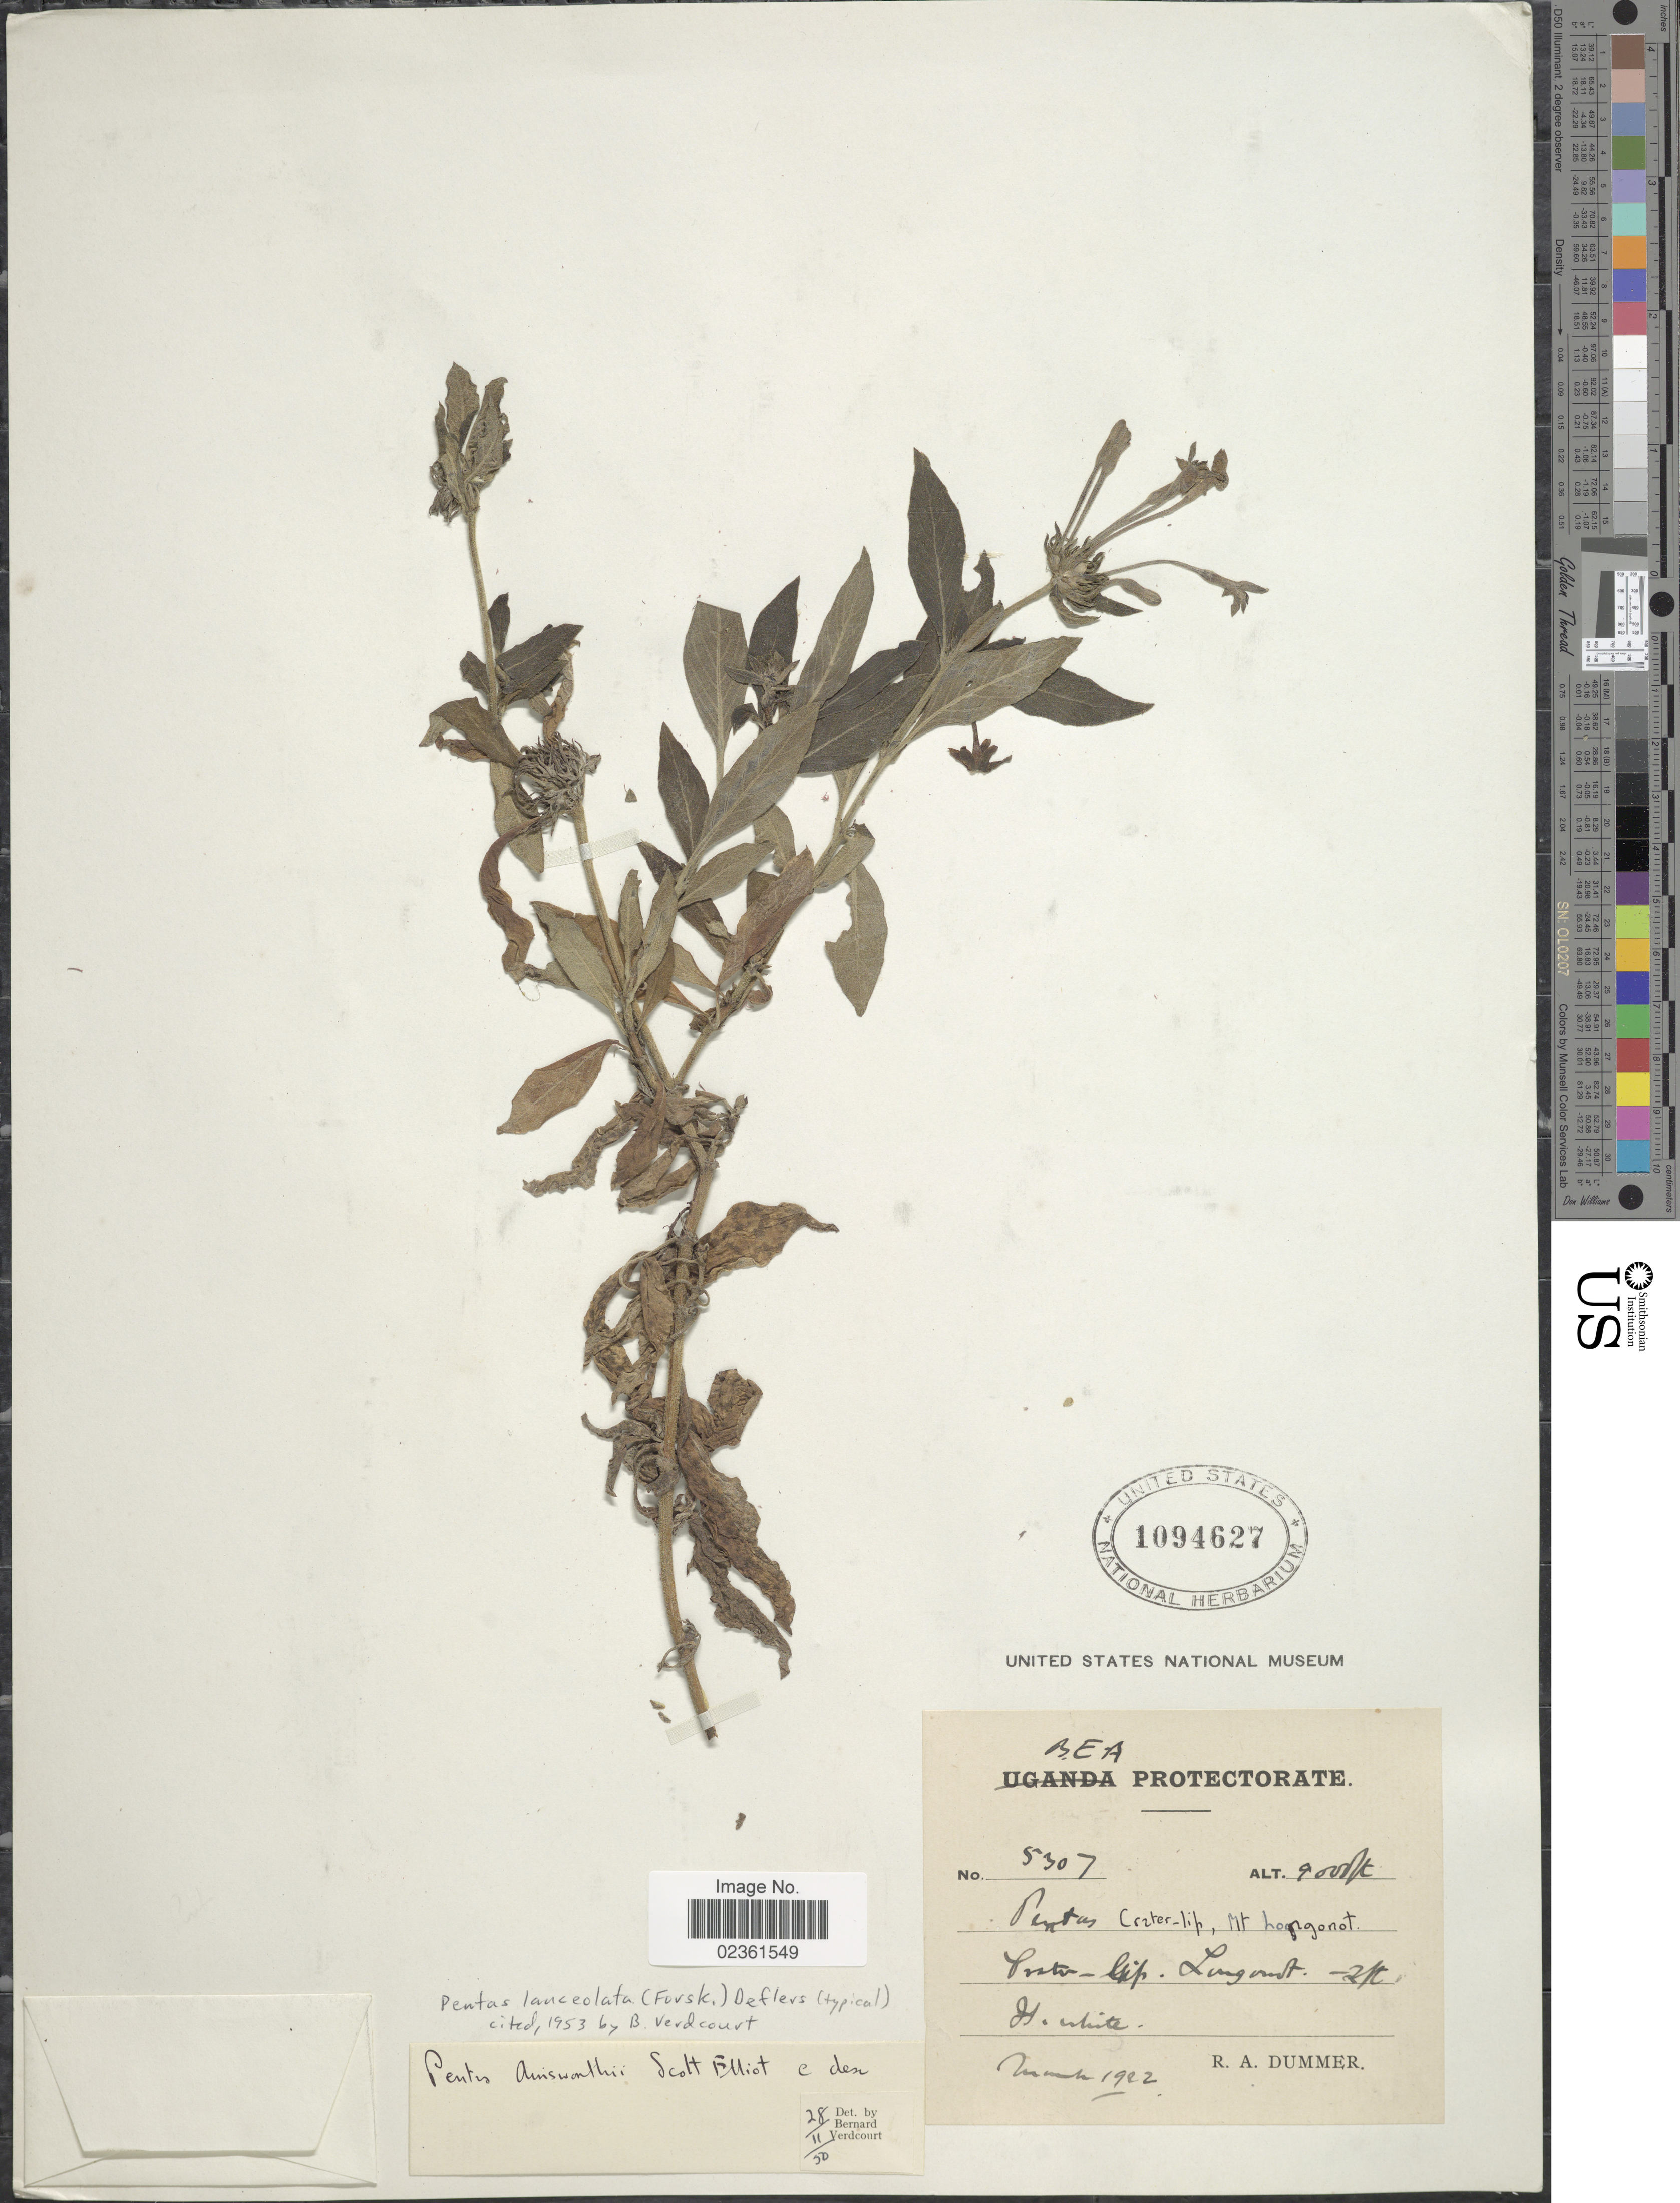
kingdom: Plantae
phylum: Tracheophyta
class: Magnoliopsida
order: Gentianales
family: Rubiaceae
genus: Pentas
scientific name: Pentas lanceolata subsp. lanceolata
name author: (Forssk.) Deflers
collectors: R. Dümmer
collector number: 5307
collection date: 1922-11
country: Kenya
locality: B.E.A. Protectorate, Presti-lifs, Lungoundt. [interpreted]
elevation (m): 2743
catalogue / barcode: US 1094627